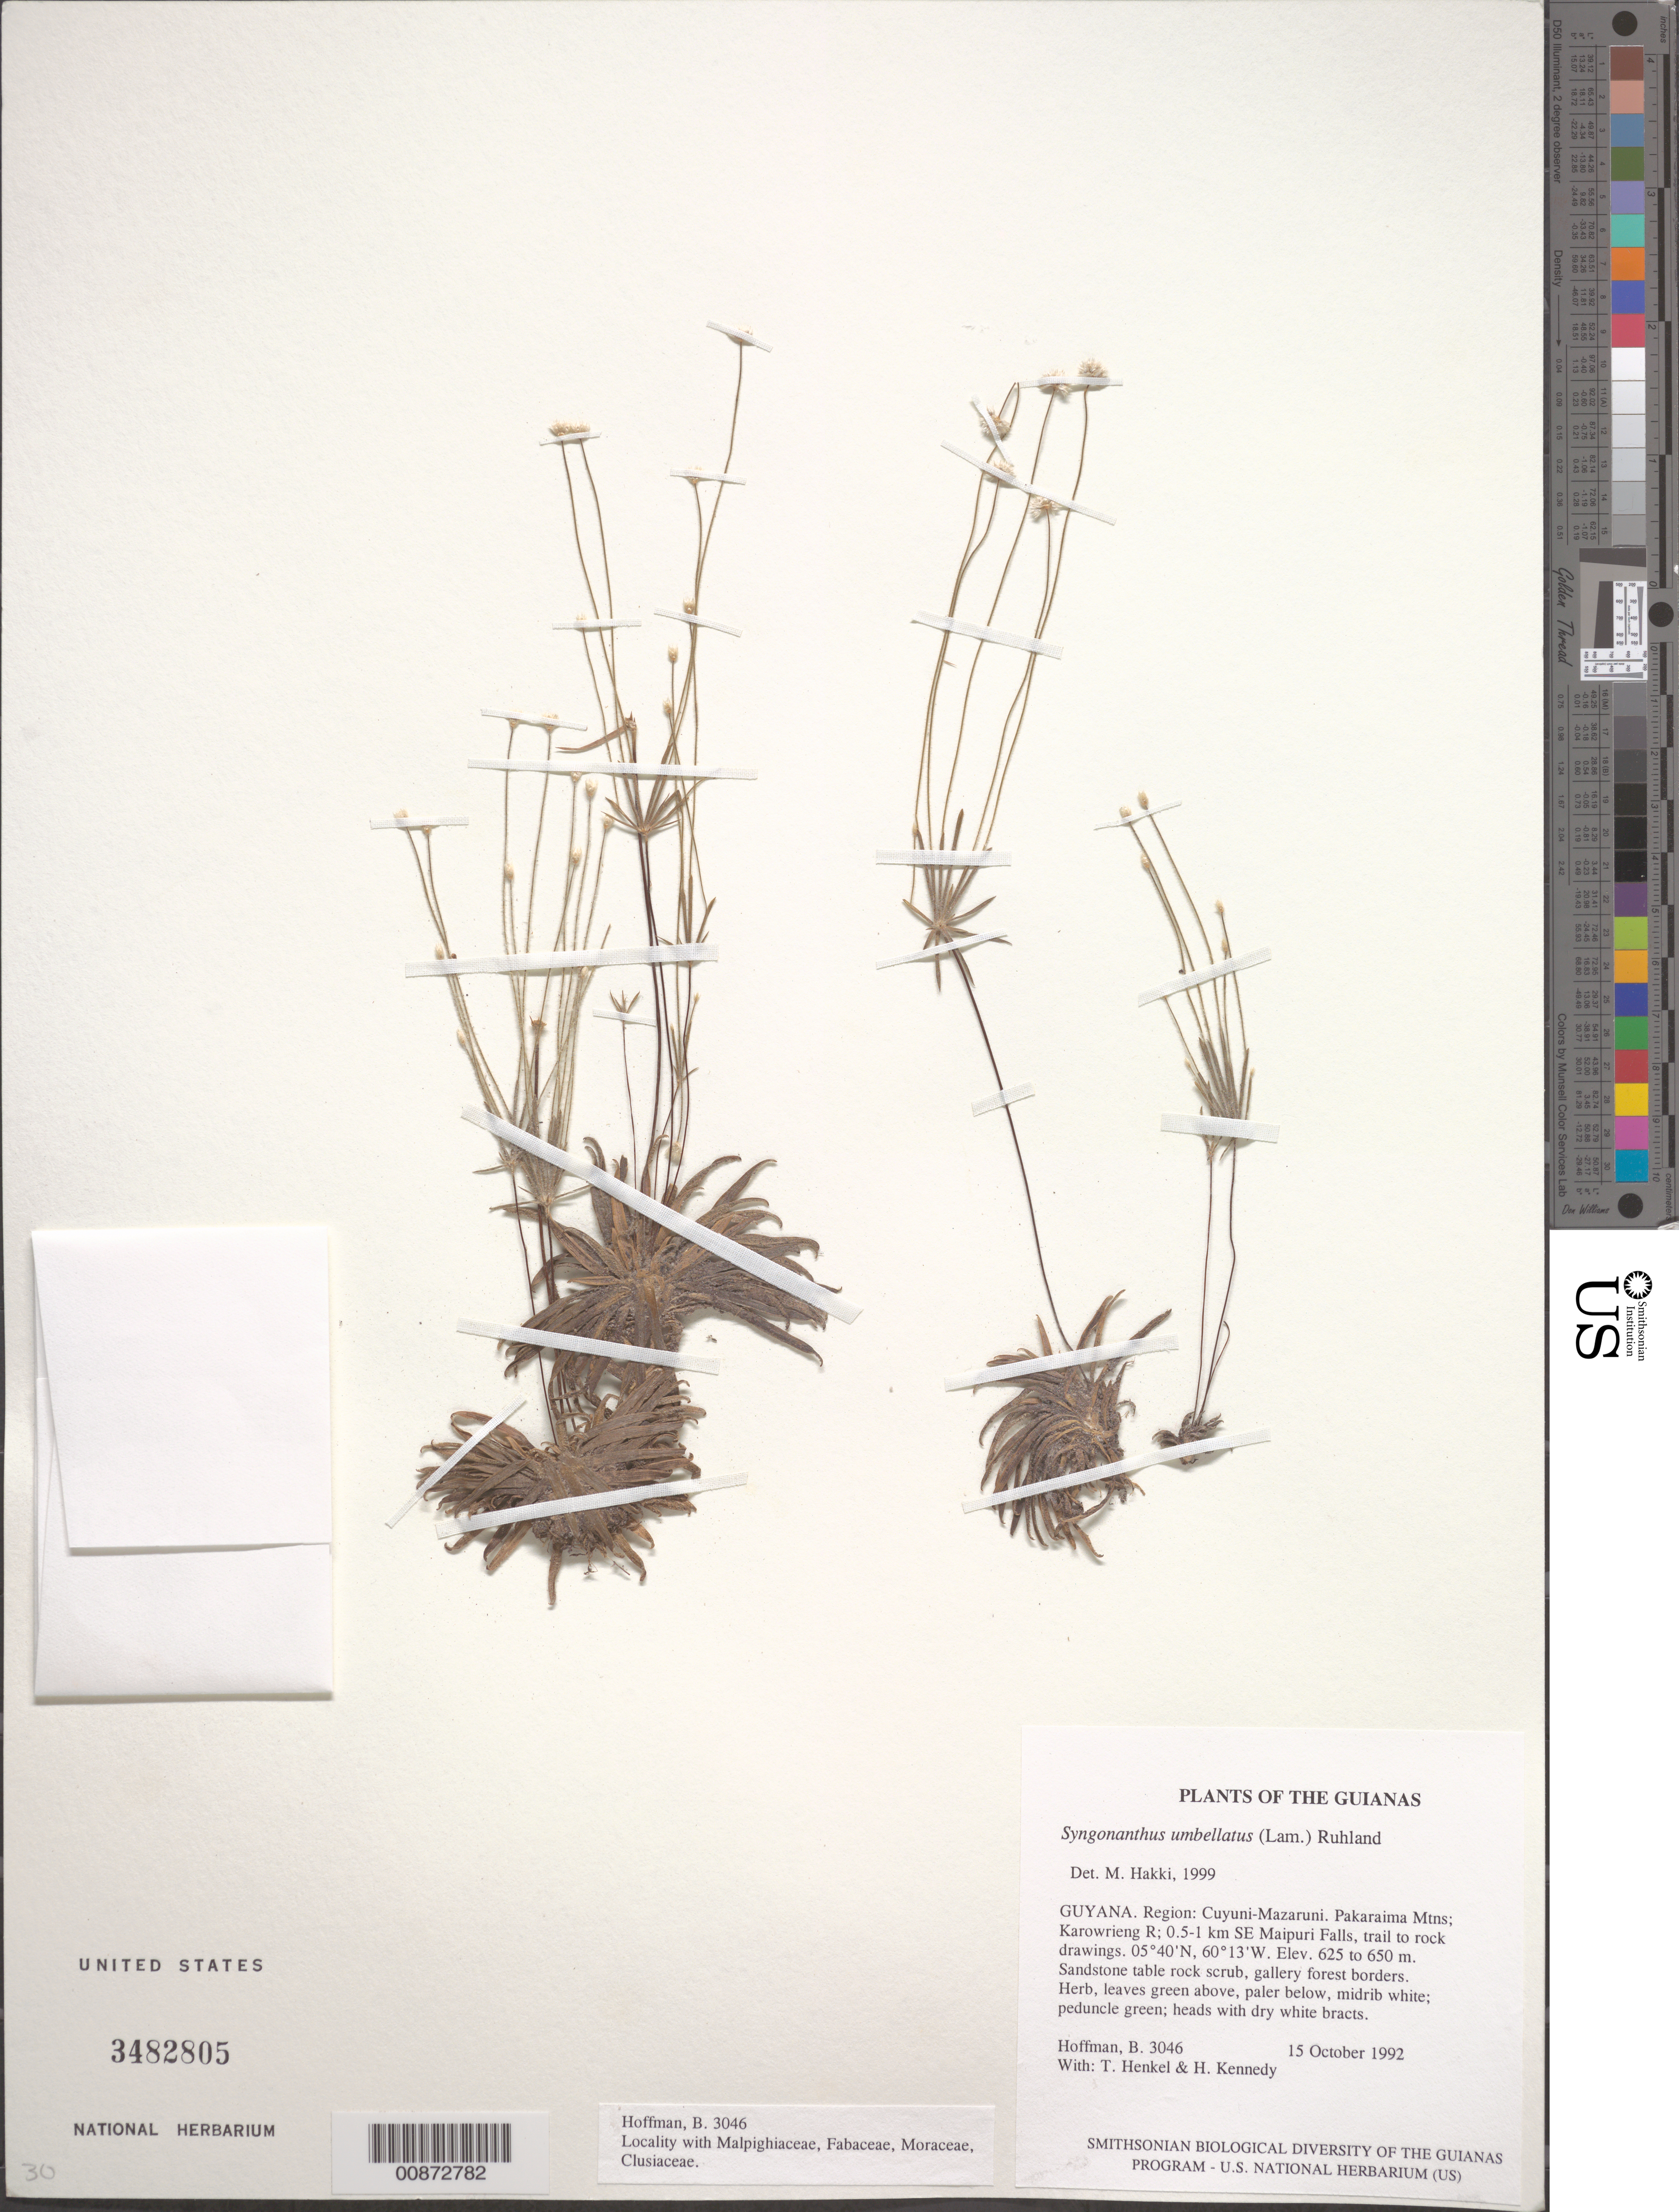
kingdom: Plantae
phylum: Tracheophyta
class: Liliopsida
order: Poales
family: Eriocaulaceae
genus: Syngonanthus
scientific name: Syngonanthus umbellatus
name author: (Lam.) Ruhland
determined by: Hakki, M. J.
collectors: B. Hoffman, T. Henkel & H. Kennedy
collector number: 3046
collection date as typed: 15 October 1992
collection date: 1992-10-15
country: Guyana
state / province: Cuyuni-Mazaruni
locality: Pakaraima Mountains; Karowrieng River; 0.5-1 km SE of Maipuri Falls, trail to rock drawings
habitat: Sandstone table rock scrub, gallery forest borders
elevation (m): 625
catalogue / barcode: US 3482805